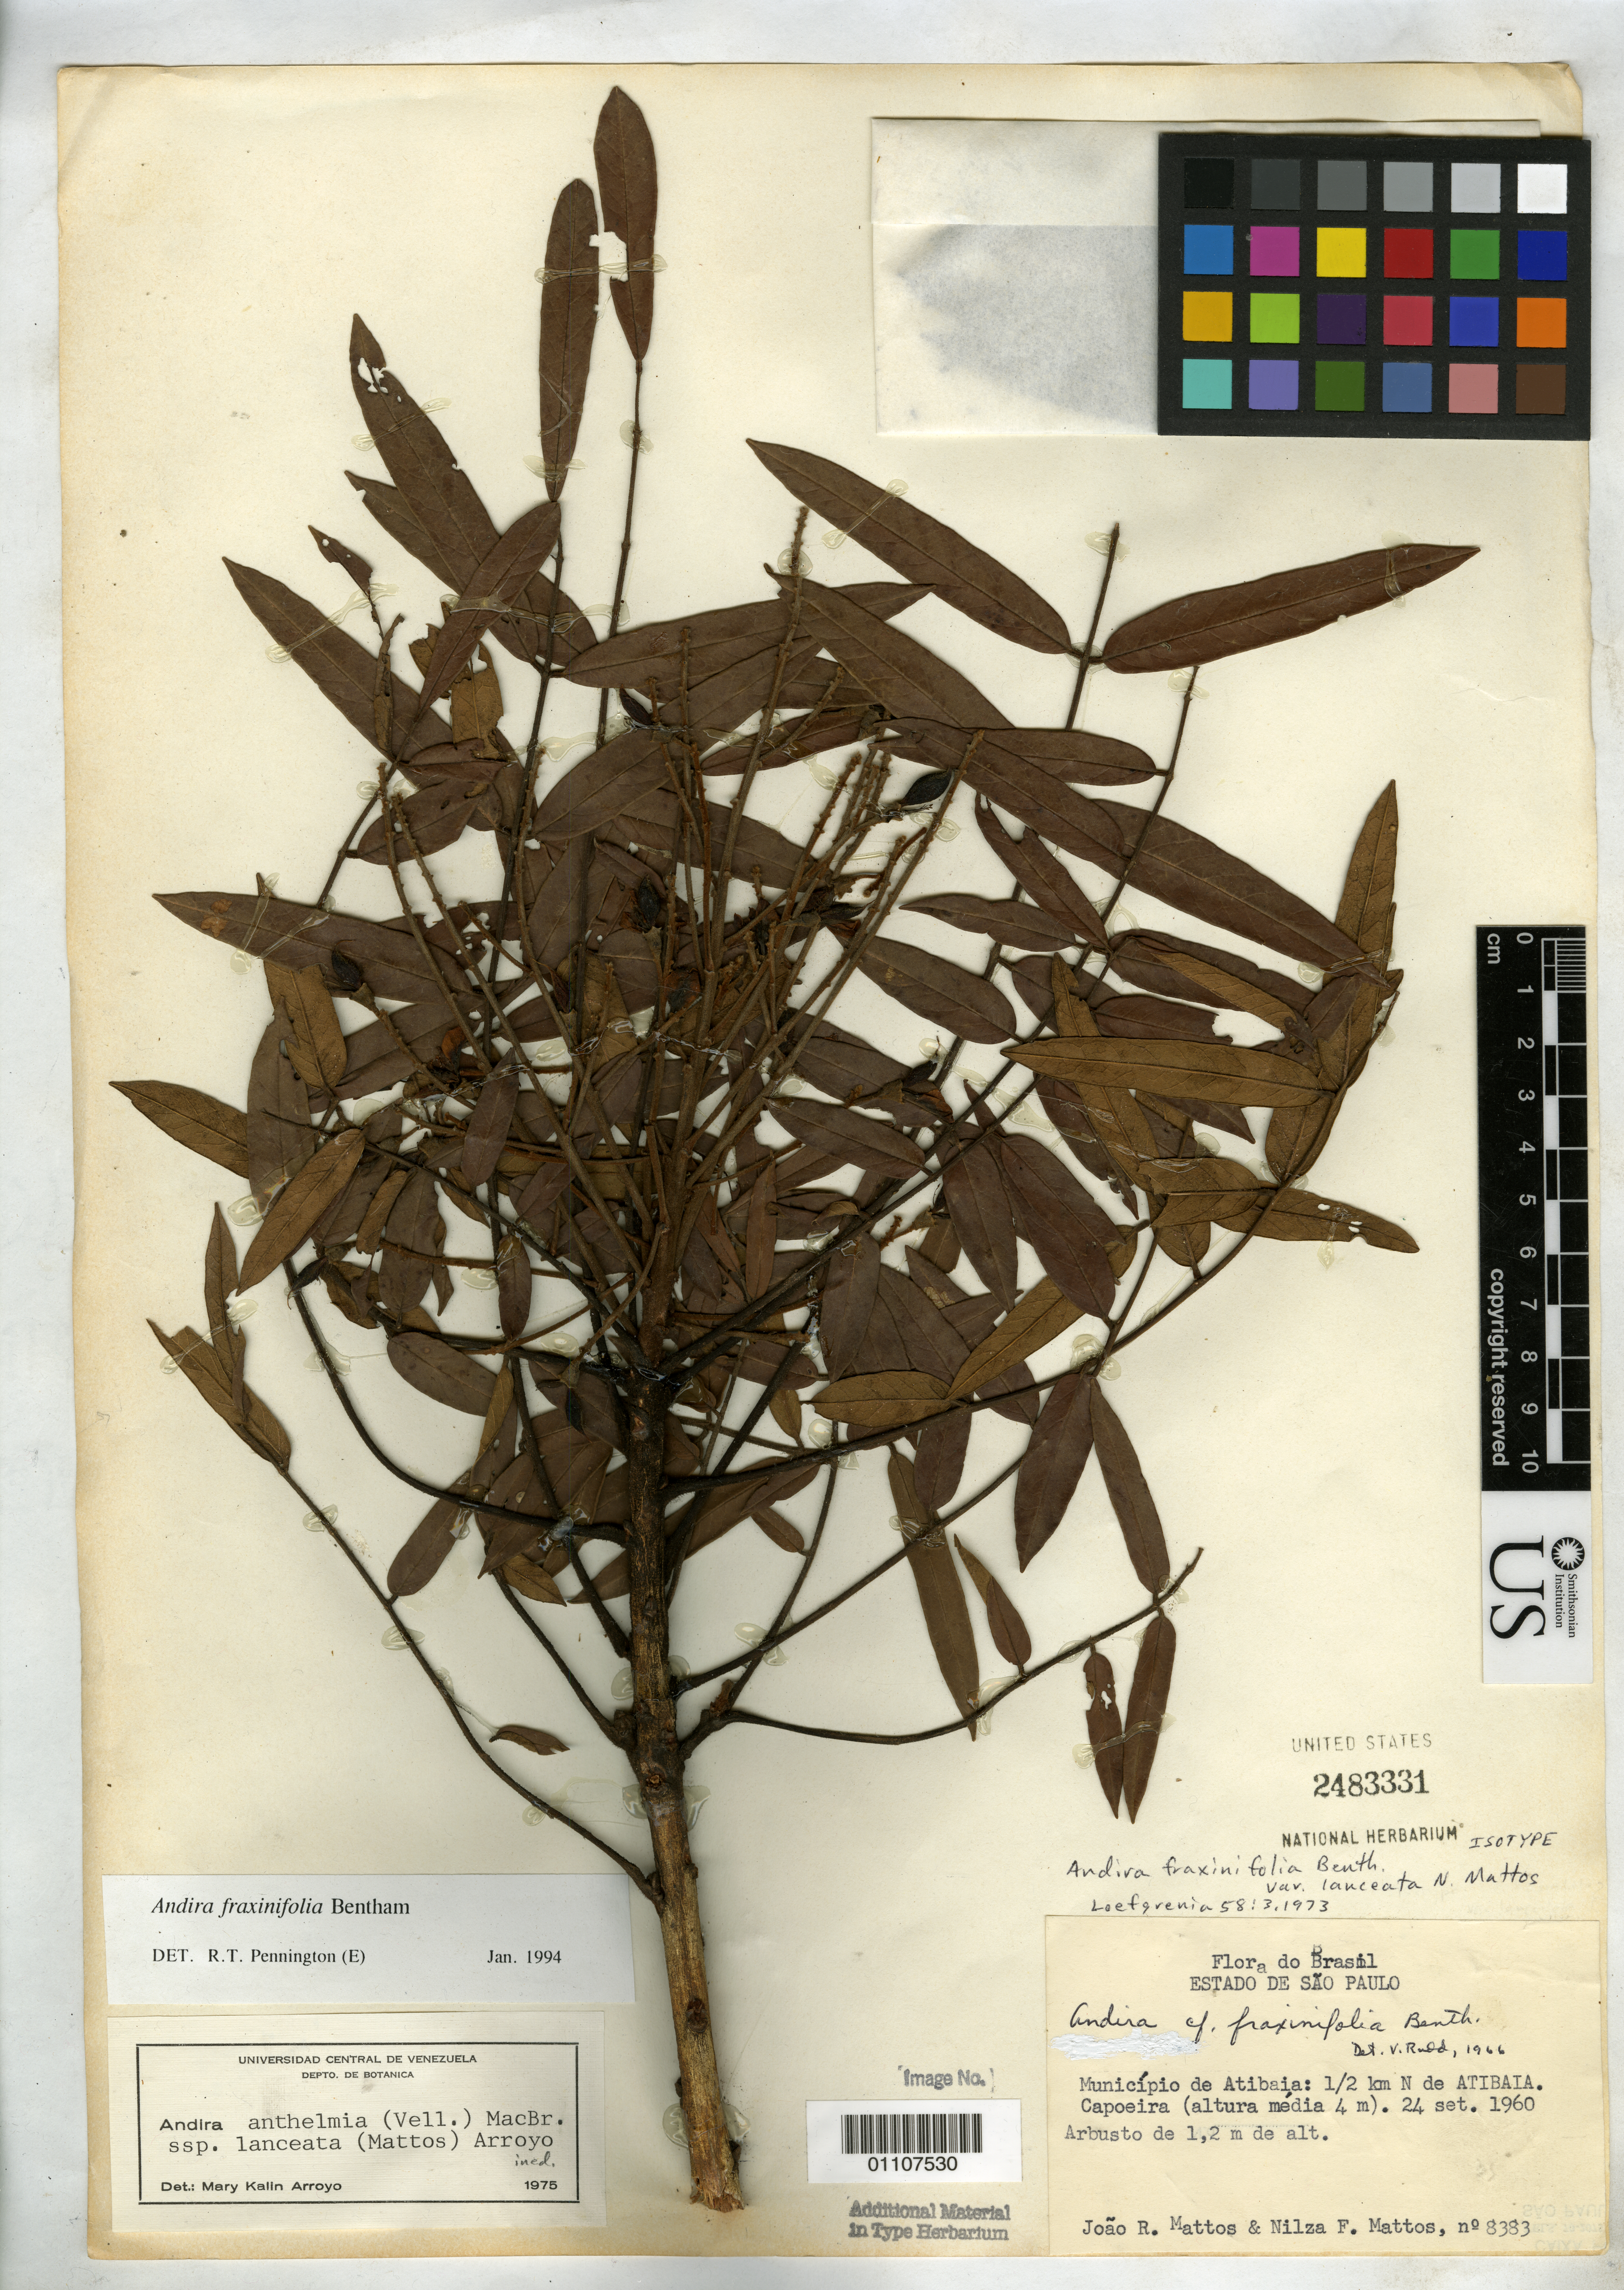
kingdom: Plantae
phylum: Tracheophyta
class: Magnoliopsida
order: Fabales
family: Fabaceae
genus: Andira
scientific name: Andira fraxinifolia var. lanceata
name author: N.F. Mattos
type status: Isotype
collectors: J. R. de Mattos & N. F. Mattos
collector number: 8383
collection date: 1960-09-24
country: Brazil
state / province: São Paulo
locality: Municipio de Atibaia: 1/2 km N de Atibaia, Capoeira.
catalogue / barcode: US 2483331